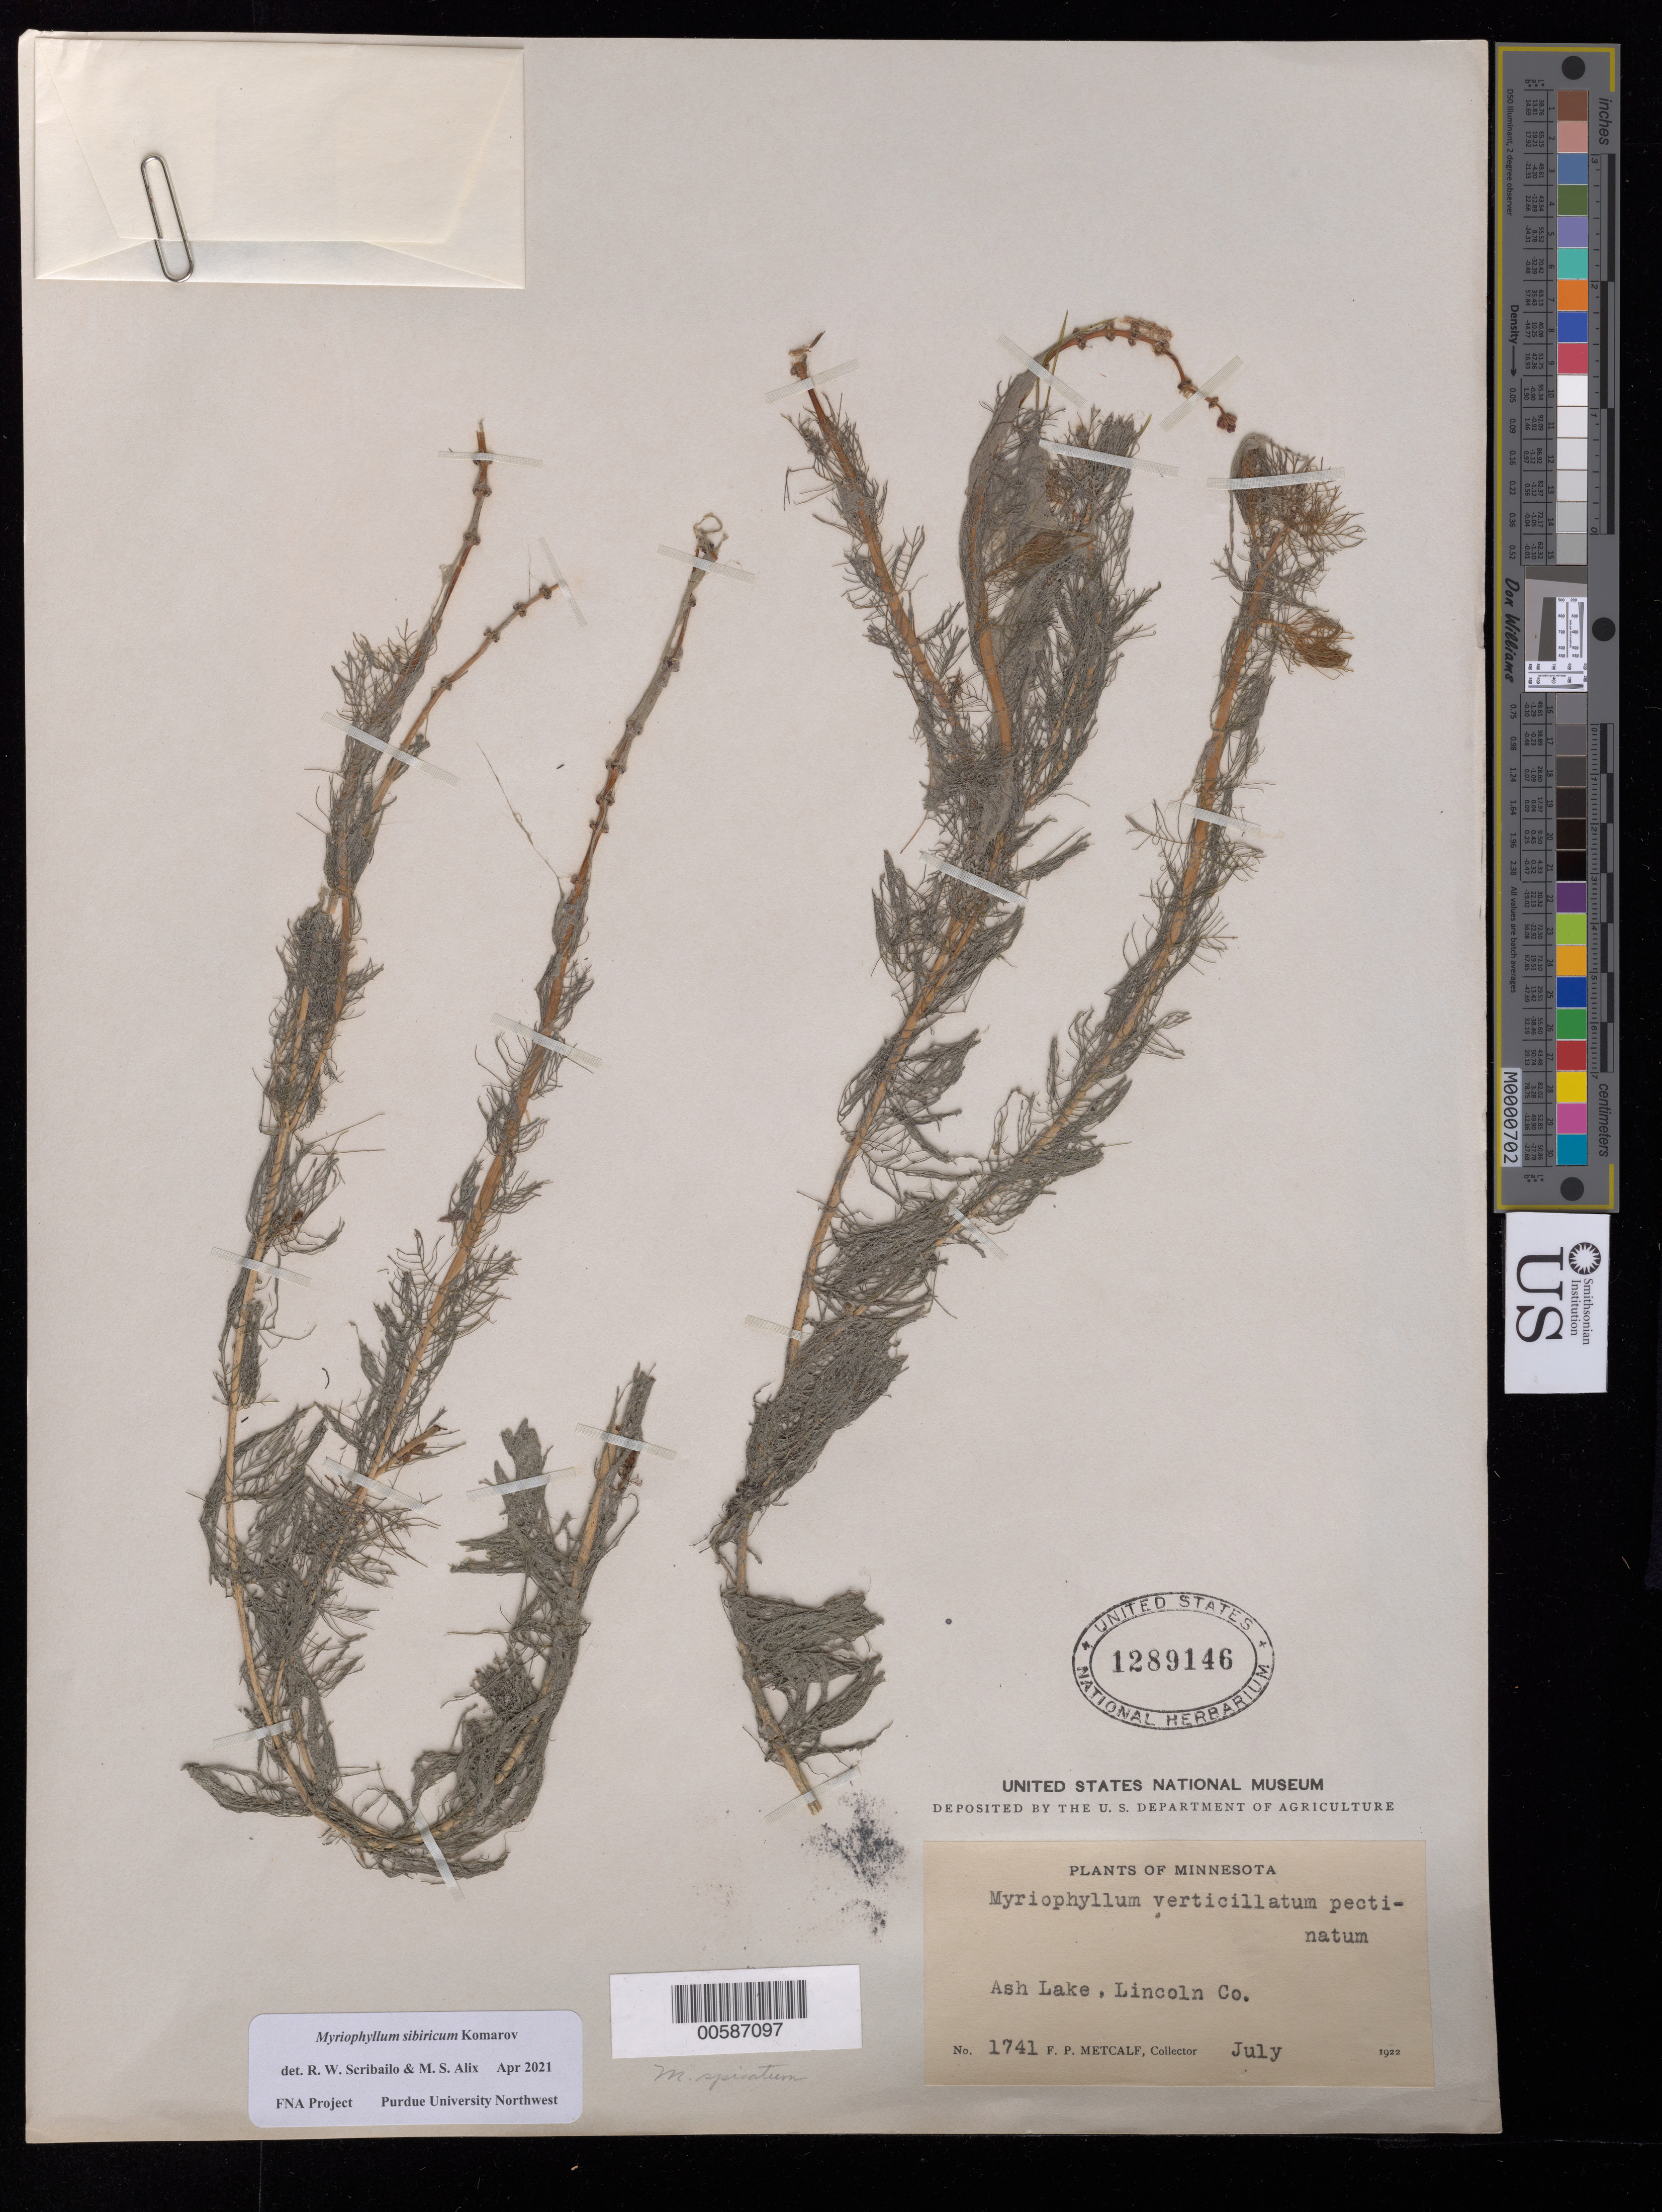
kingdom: Plantae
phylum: Tracheophyta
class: Magnoliopsida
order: Saxifragales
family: Haloragaceae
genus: Myriophyllum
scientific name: Myriophyllum sibiricum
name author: Kom.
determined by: Scribailo, R. W.; Alix, M. S.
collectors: F. P. Metcalf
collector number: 1741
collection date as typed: Jul 1922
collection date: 1922-07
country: United States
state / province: Minnesota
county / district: Lincoln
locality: Ash Lake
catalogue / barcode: US 1289146